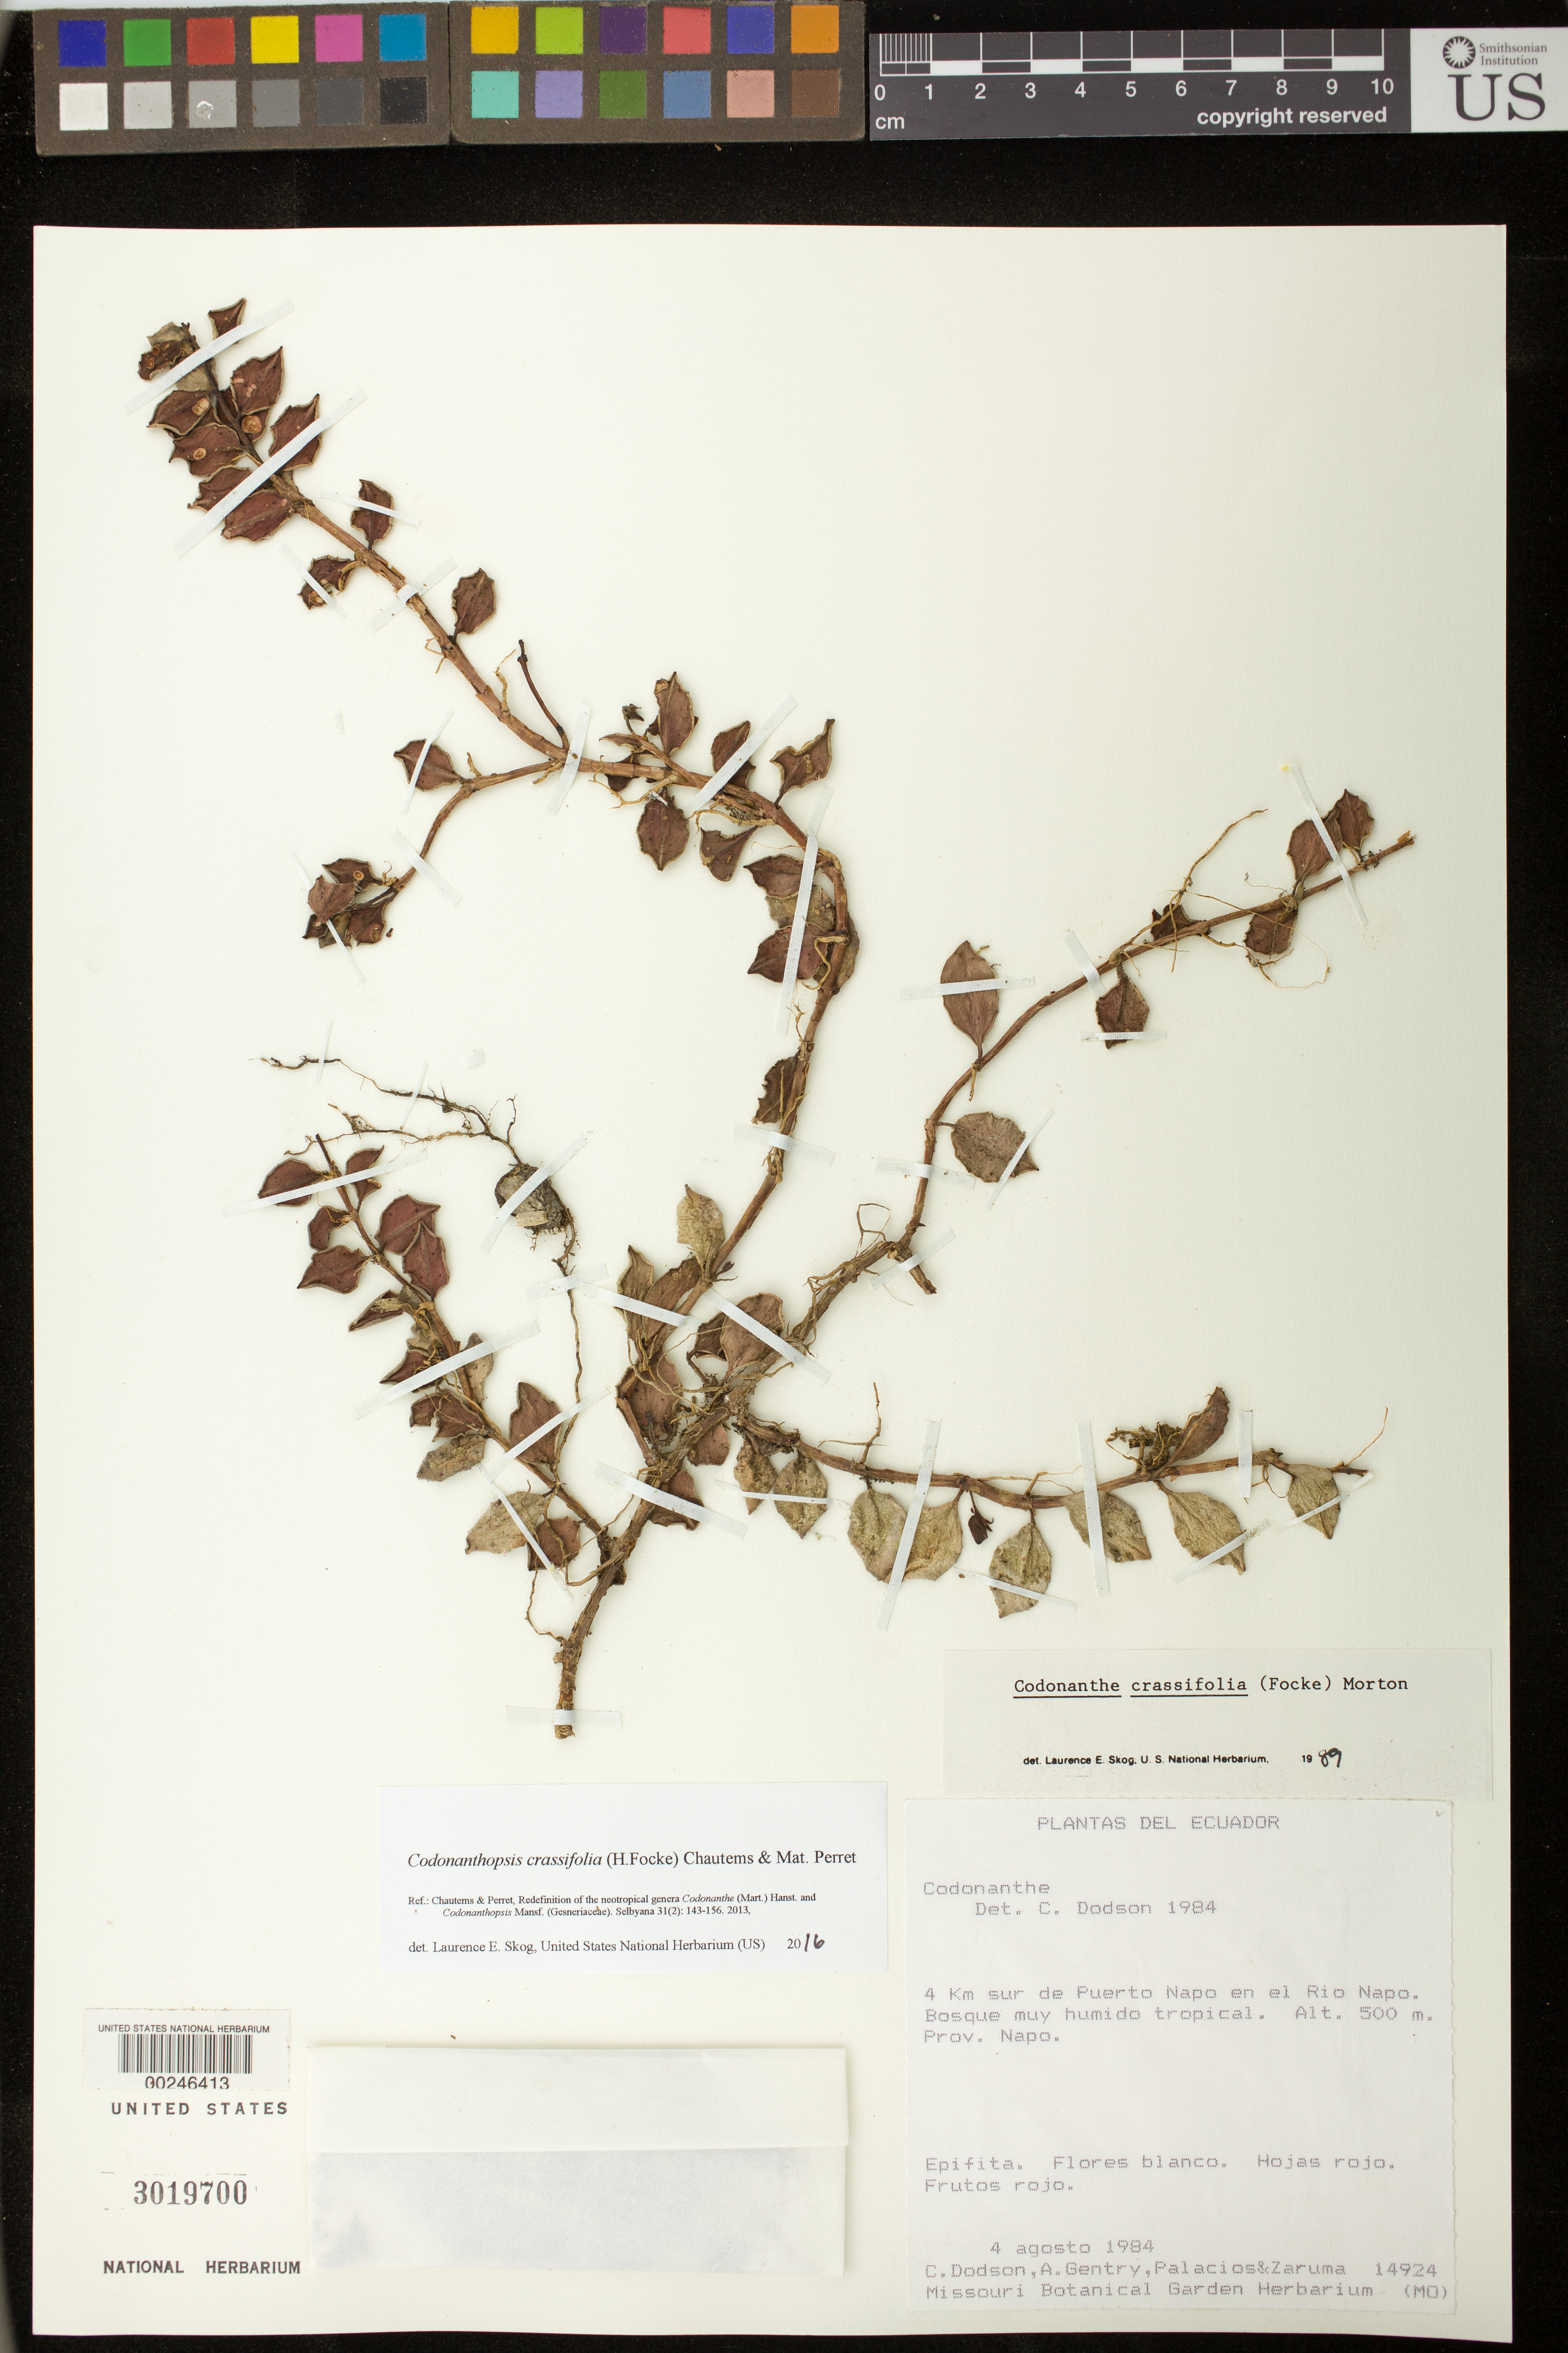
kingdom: Plantae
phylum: Tracheophyta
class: Magnoliopsida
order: Lamiales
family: Gesneriaceae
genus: Codonanthopsis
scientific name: Codonanthopsis crassifolia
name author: (H. Focke) Chautems & Mat.Perret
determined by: Skog, Laurence E.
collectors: C. H. Dodson, A. H. Gentry, P. Palacios H. & J. Zaruma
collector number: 14924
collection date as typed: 04 Aug 1984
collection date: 1984-08-04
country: Ecuador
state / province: Napo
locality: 4 km S of Puerto Napo on Rio Napo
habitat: Very humid tropical forest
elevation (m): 500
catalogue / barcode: US 3019700